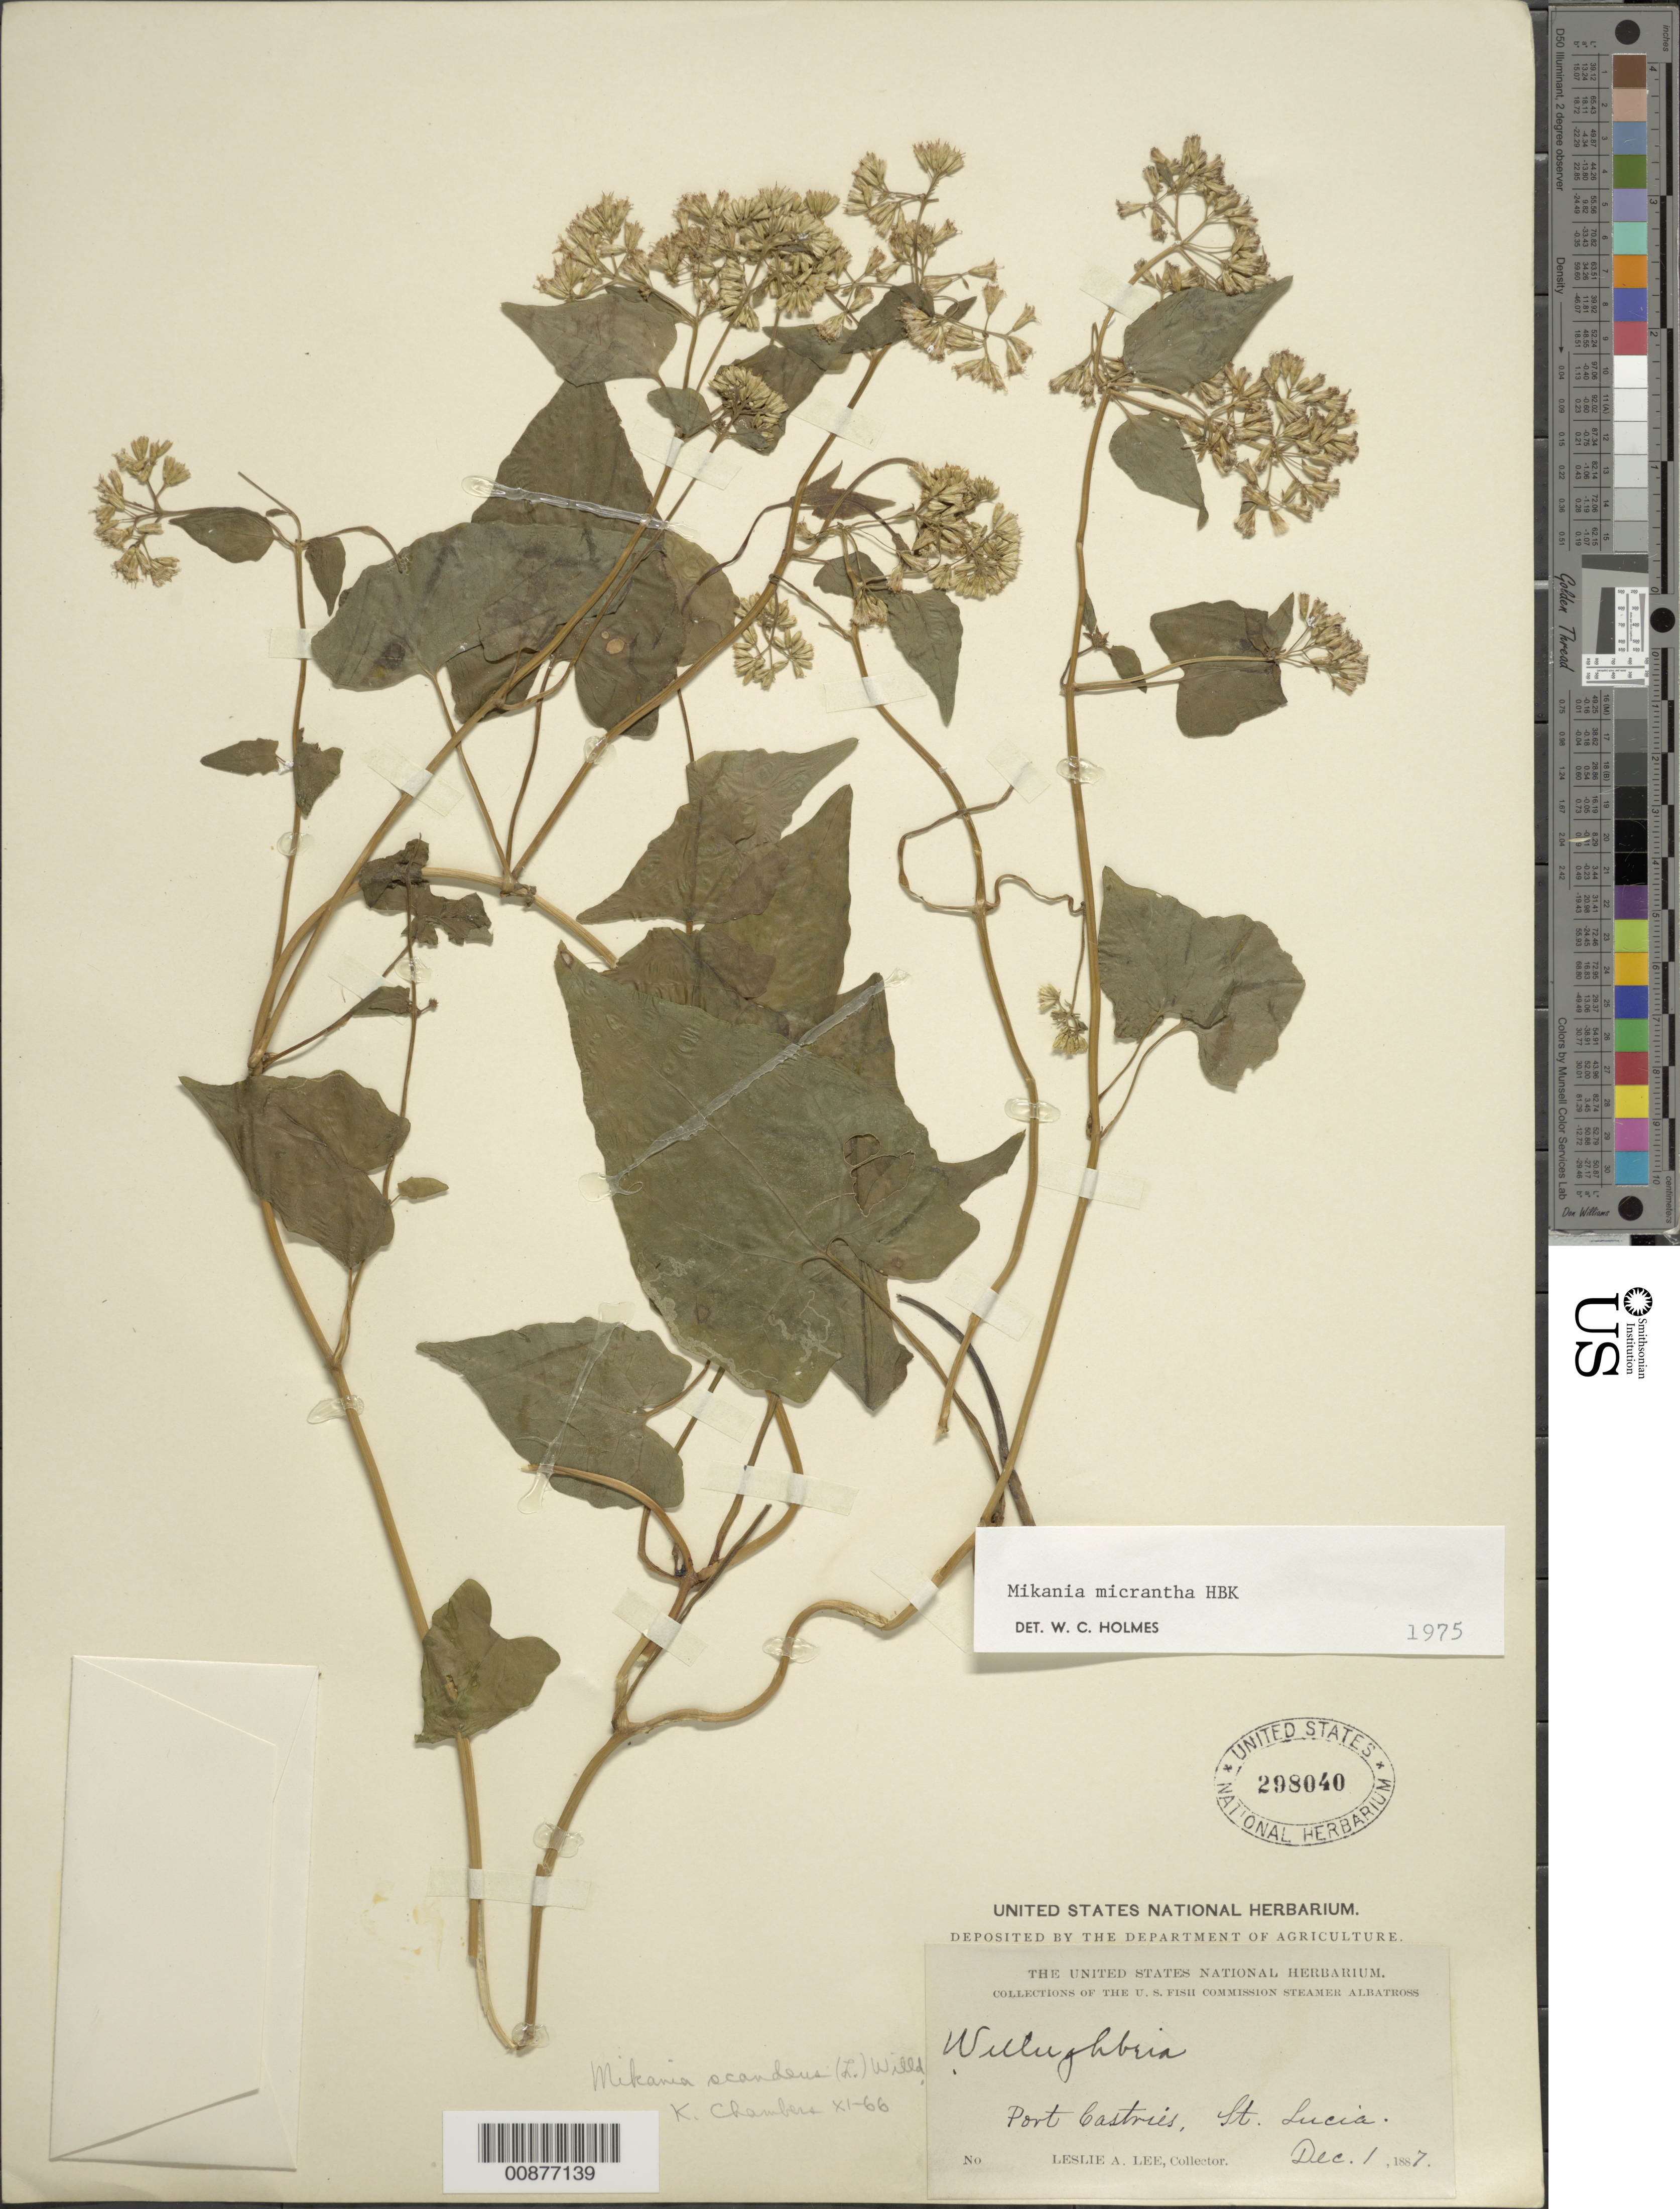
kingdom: Plantae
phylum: Tracheophyta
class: Magnoliopsida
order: Asterales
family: Asteraceae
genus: Mikania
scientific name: Mikania micrantha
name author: Kunth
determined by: Holmes, Walter C., (BAYLU), Baylor University (UNITED STATES)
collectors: L. Lee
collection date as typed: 01 Dec 1887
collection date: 1887-12-01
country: St. Lucia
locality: Port Castries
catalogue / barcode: US 298040